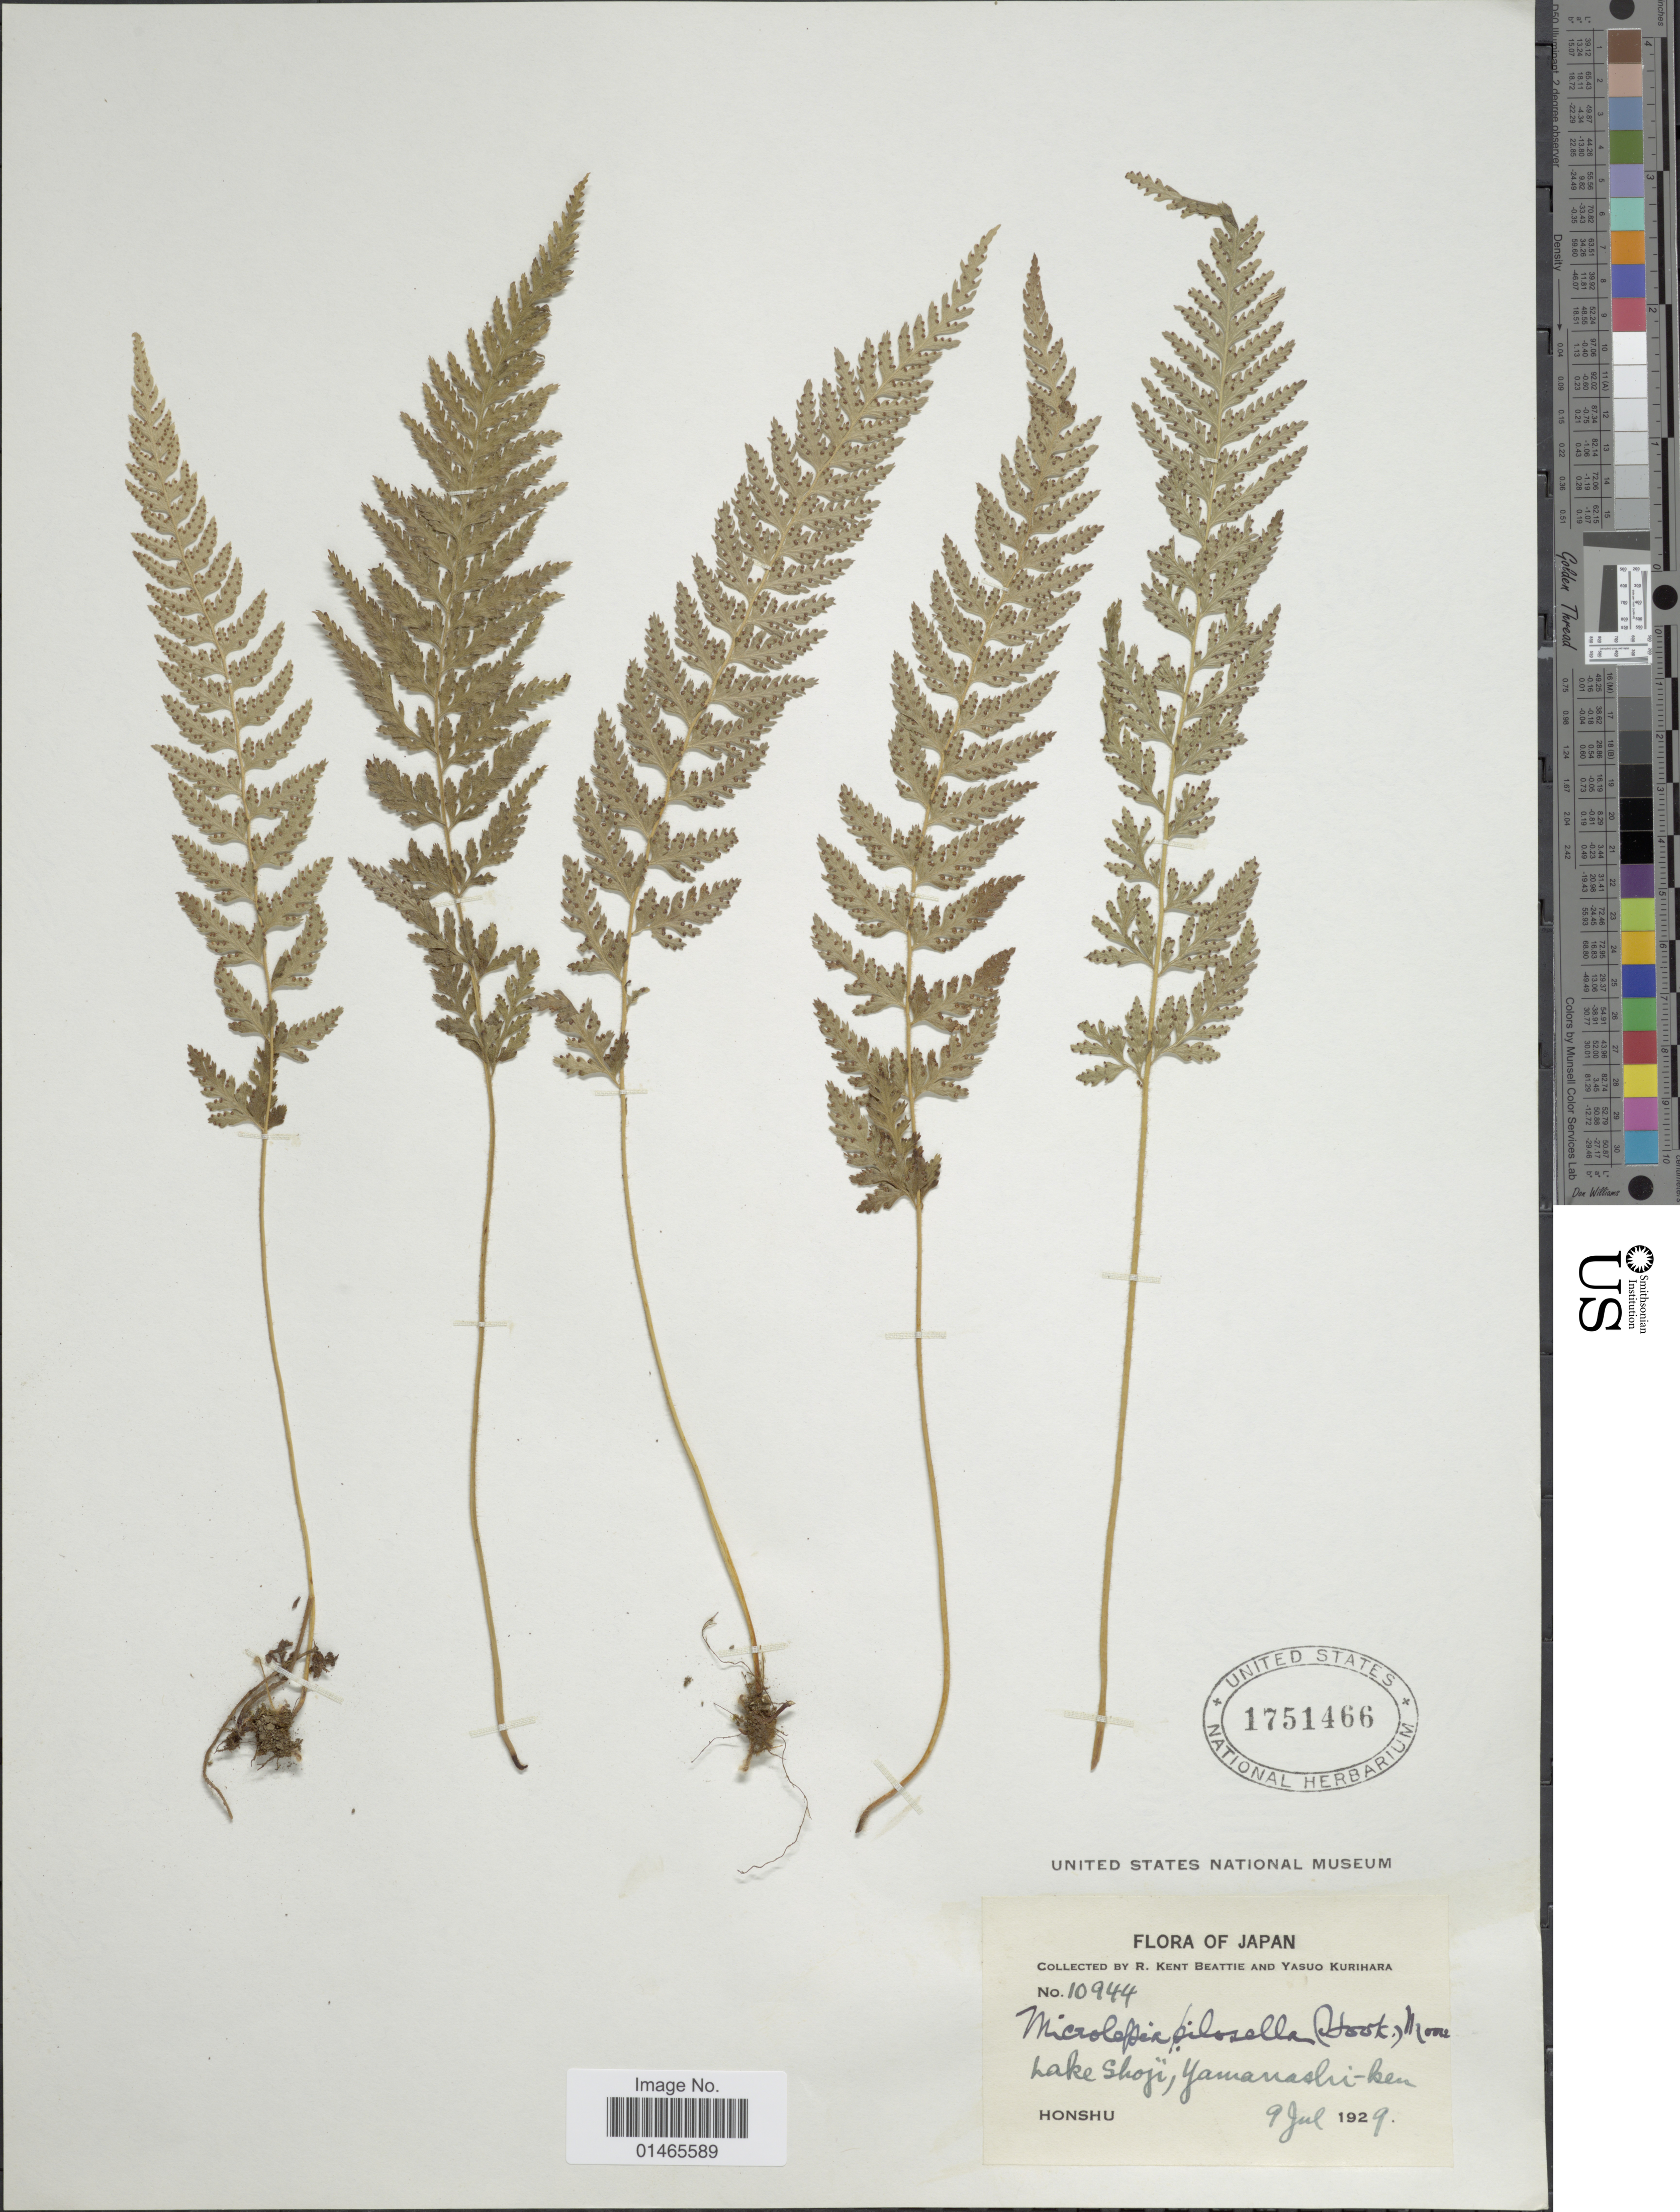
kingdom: Plantae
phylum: Tracheophyta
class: Polypodiopsida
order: Polypodiales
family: Dennstaedtiaceae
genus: Microlepia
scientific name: Microlepia pilosella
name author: (Hook.) T. Moore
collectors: R. K. Beattie & Y. Kurihara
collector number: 10944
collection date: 1929-07-09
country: Japan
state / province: Yamanasi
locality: Lake Shoji, Yamanashi-ken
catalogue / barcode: US 1751466